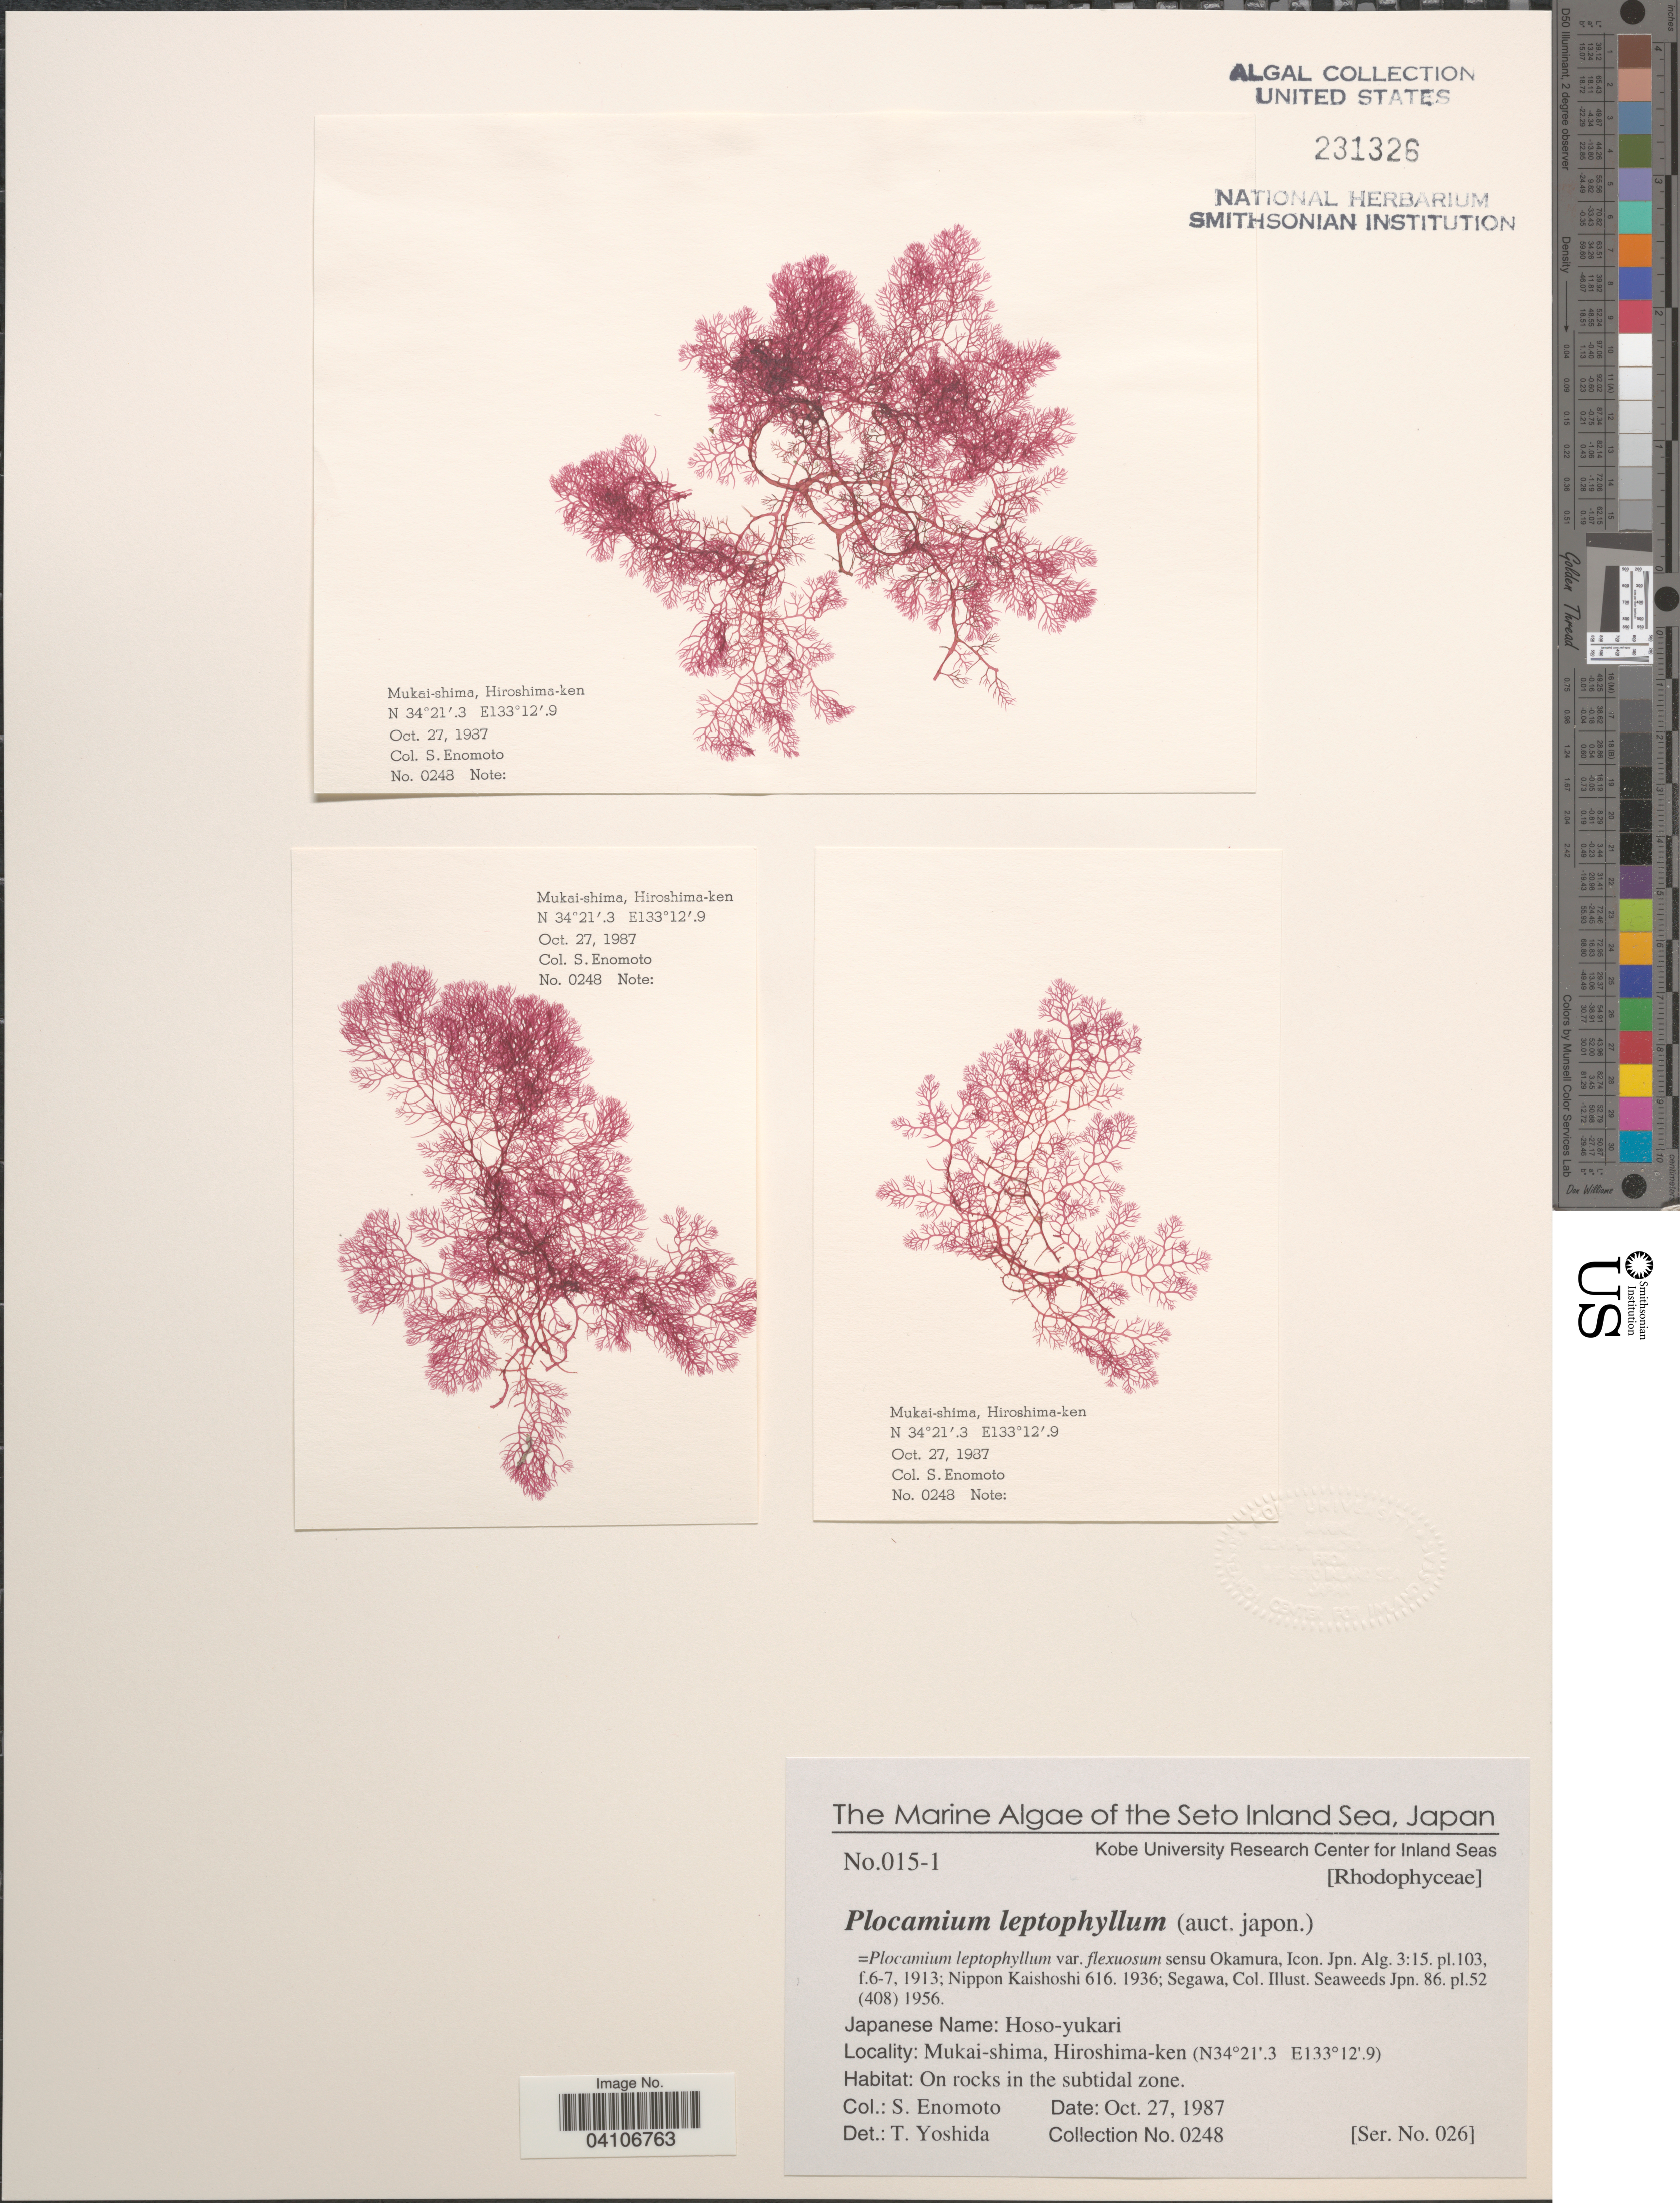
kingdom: Plantae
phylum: Rhodophyta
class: Florideophyceae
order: Plocamiales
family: Plocamiaceae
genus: Plocamium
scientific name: Plocamium leptophyllum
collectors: S. Enomoto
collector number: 0248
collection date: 1987-10-27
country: Japan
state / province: Hirosima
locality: The Seto Inland Sea. Mukai-shima, Hiroshima-ken. On rocks in the subtidal zone.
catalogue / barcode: US 231326